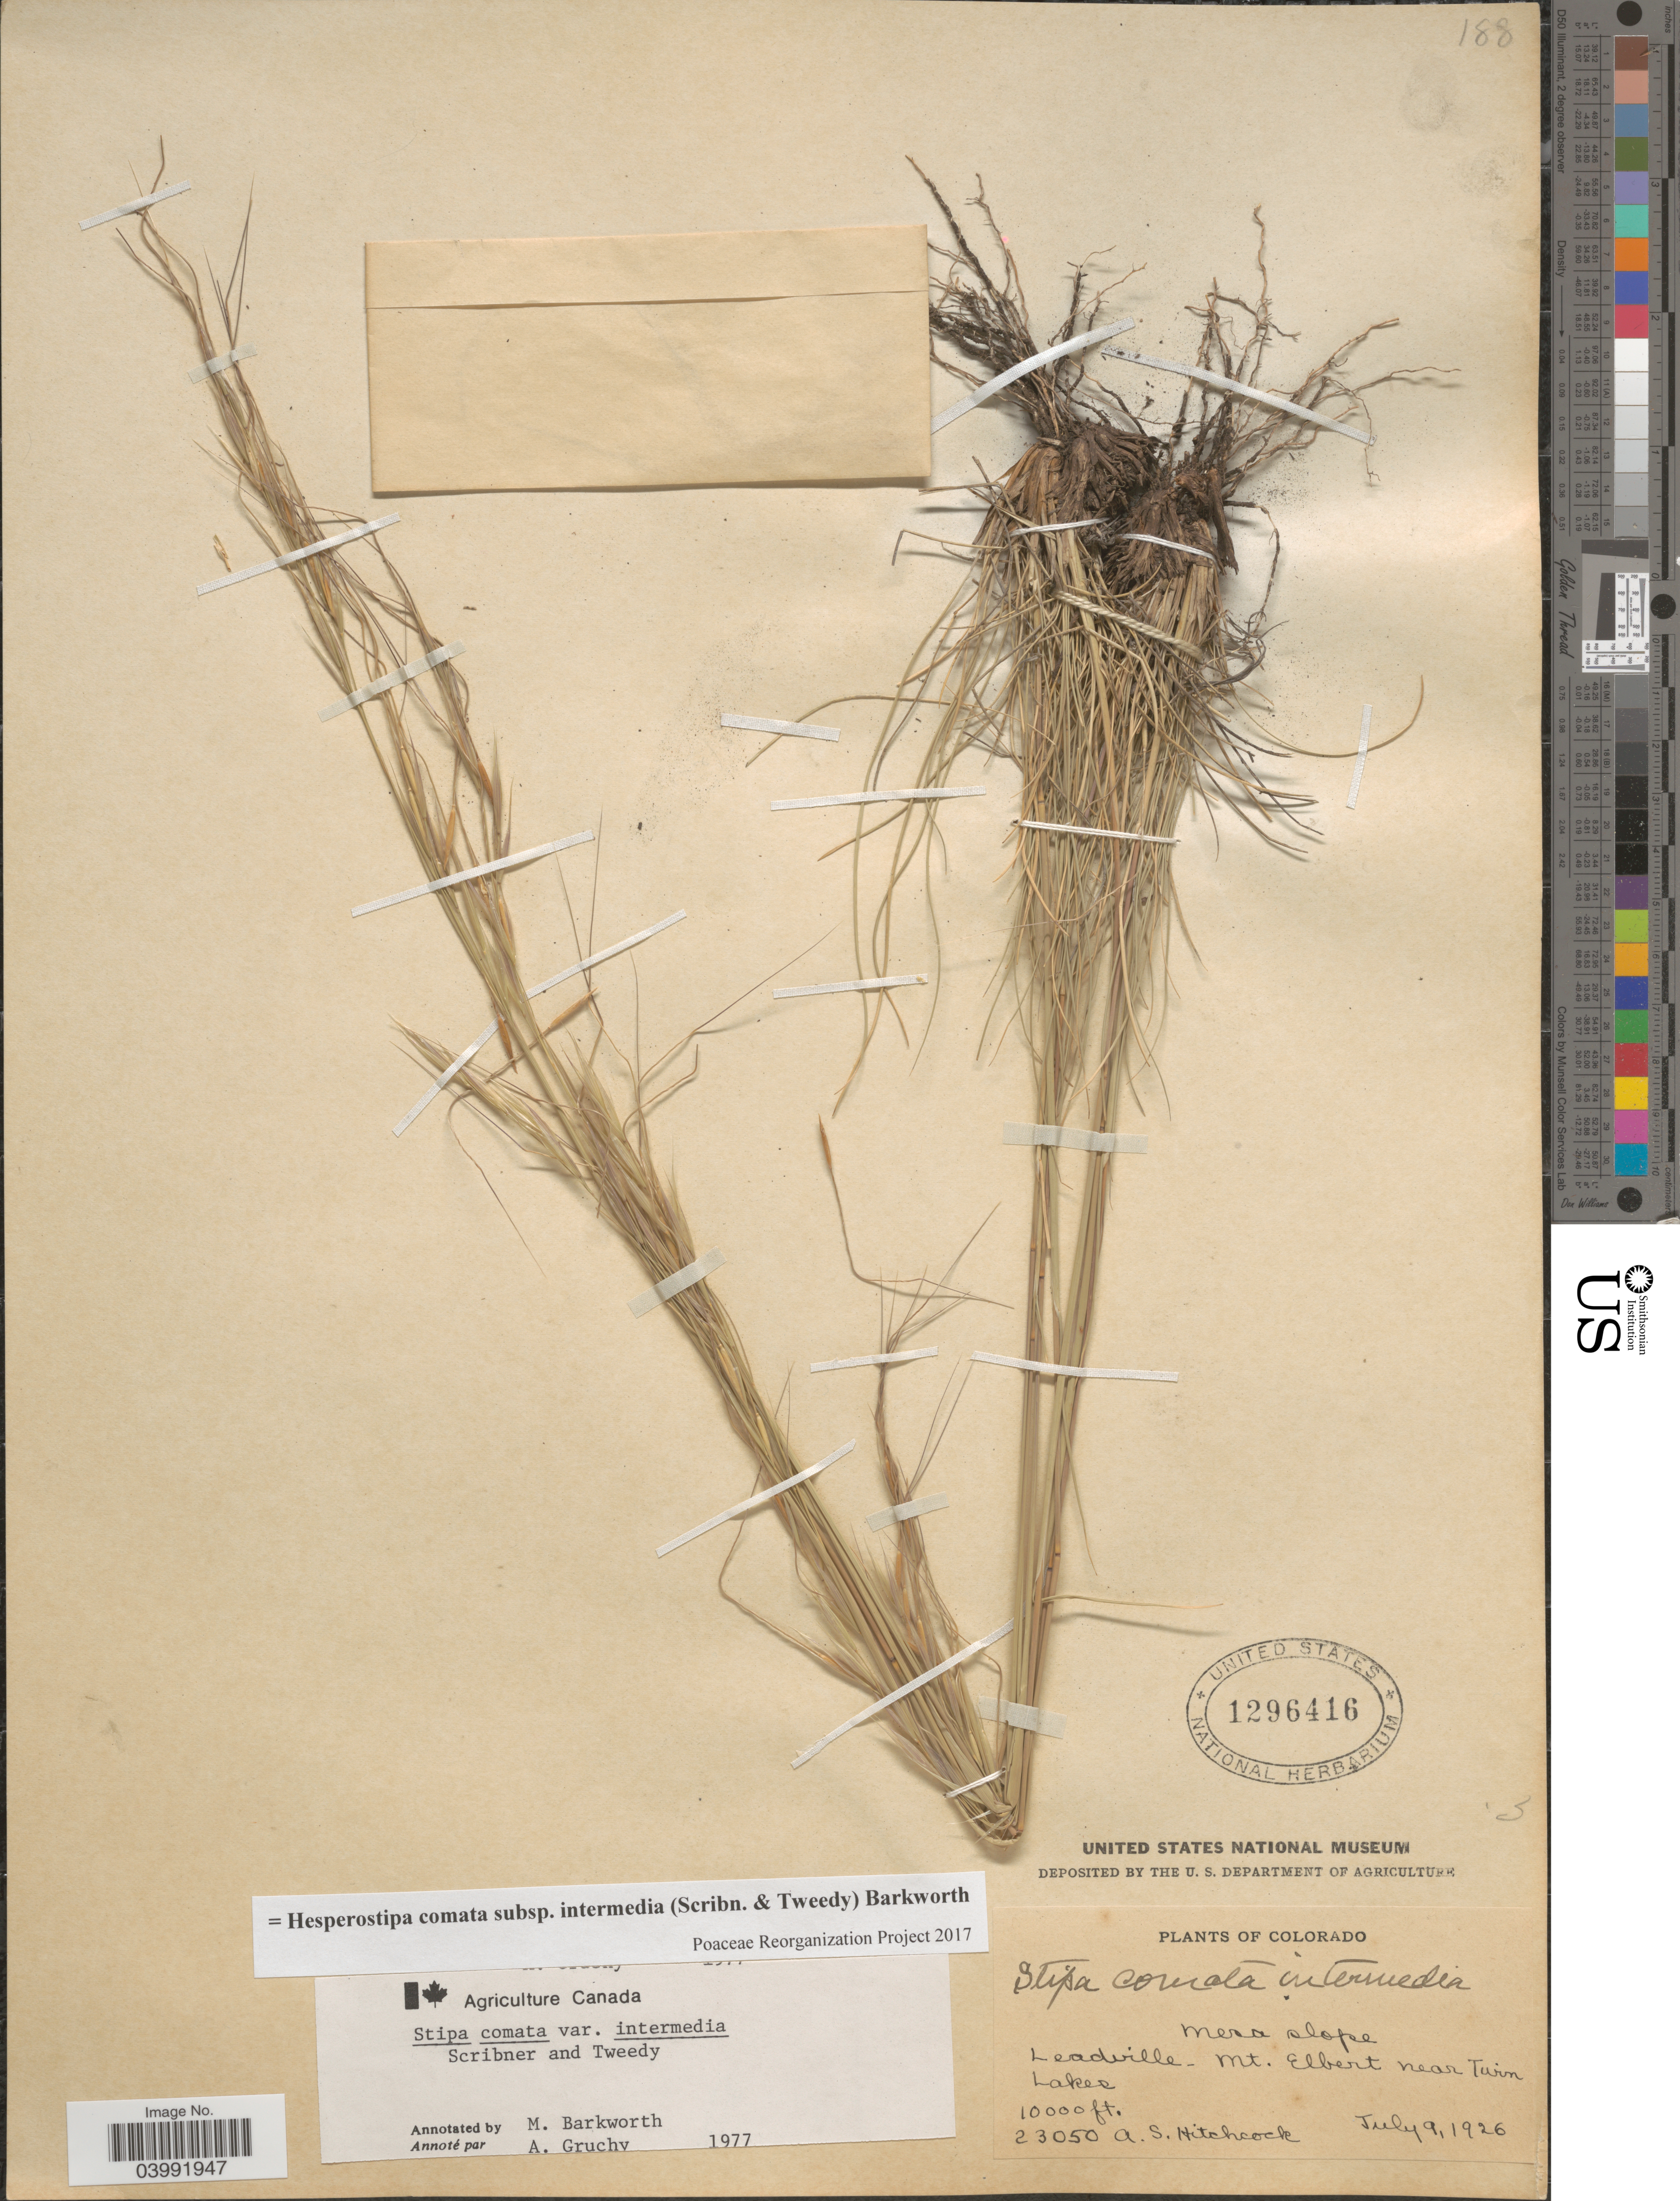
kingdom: Plantae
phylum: Tracheophyta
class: Liliopsida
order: Poales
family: Poaceae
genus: Hesperostipa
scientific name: Hesperostipa comata subsp. intermedia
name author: (Scribn. & Tweedy) Barkworth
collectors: A. S. Hitchcock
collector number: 23050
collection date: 1926-07-09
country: United States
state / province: Colorado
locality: Mesa slope. Leadville- Mt. Elbert near Twin Lakes.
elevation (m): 3048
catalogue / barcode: US 1296416